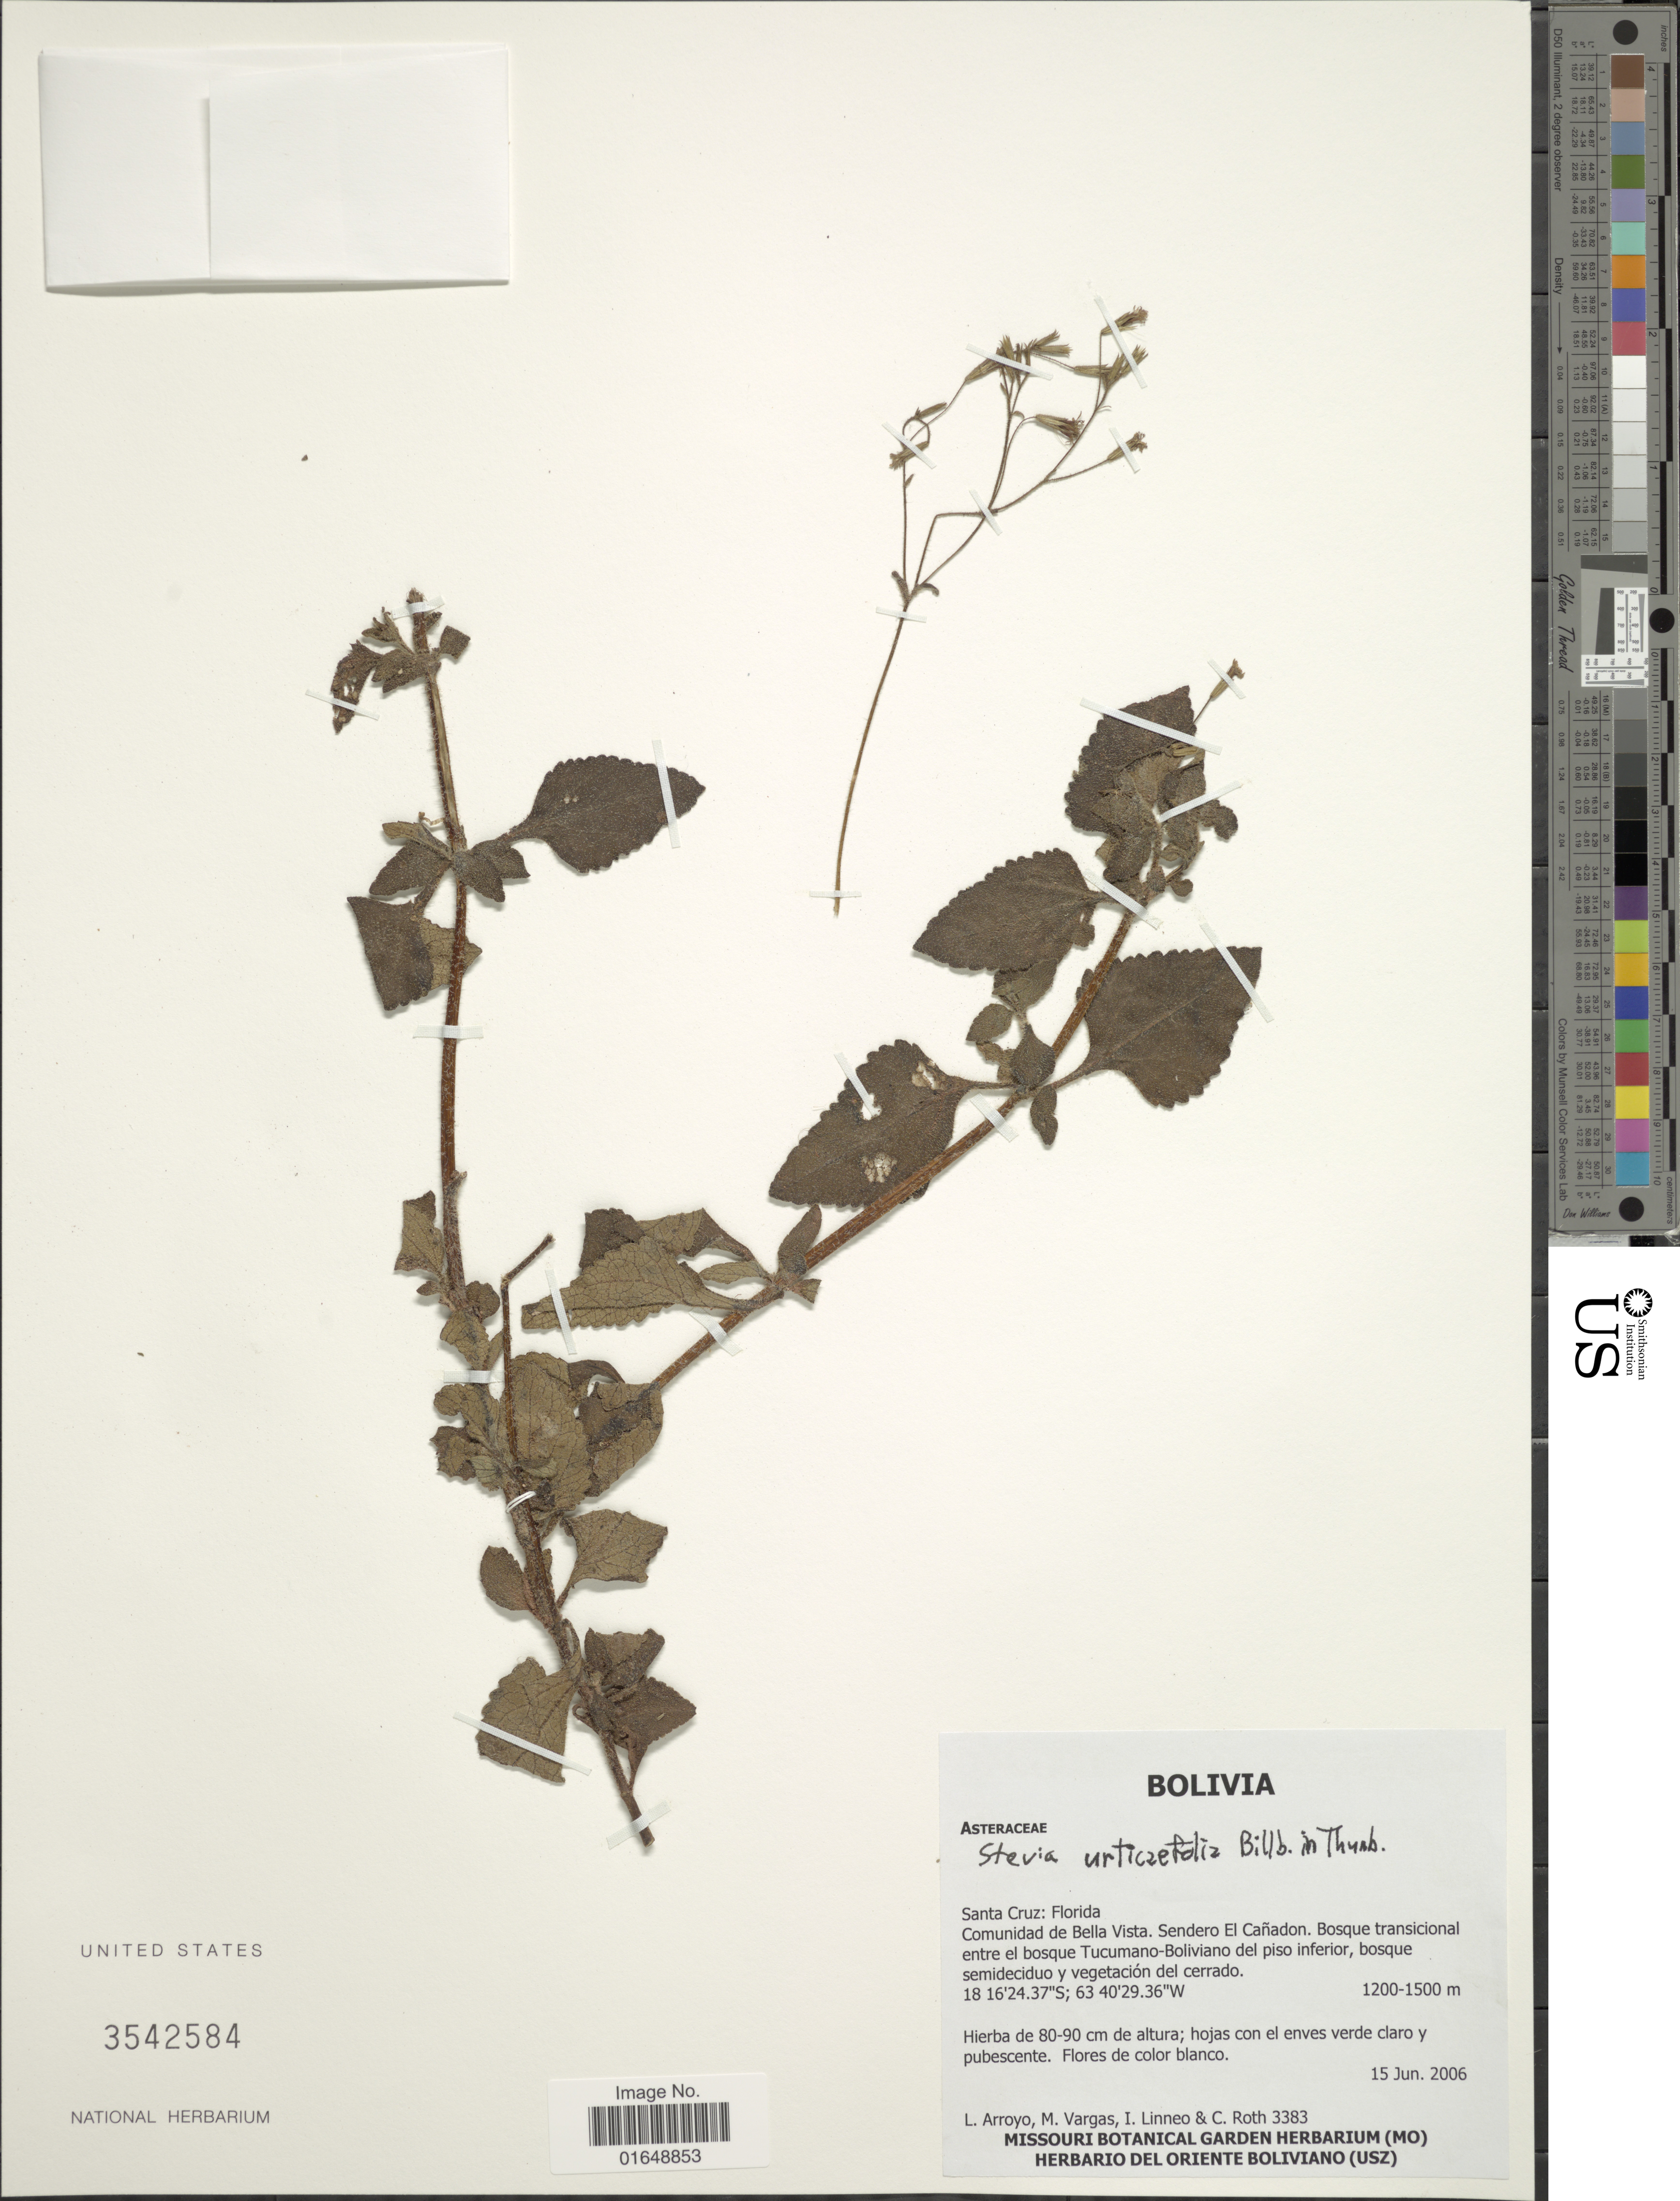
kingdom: Plantae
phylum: Tracheophyta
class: Magnoliopsida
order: Asterales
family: Asteraceae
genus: Stevia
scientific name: Stevia urticaefolia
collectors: L. Arroyo, M. Vargas, I. Linneo & C. Roth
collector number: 3383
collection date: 2006-06-15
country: Bolivia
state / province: Santa Cruz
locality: Santa Cruz: Florida. Comunidad de Bella Vista. Sendero El Cañadon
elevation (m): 1200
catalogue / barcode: US 3542584